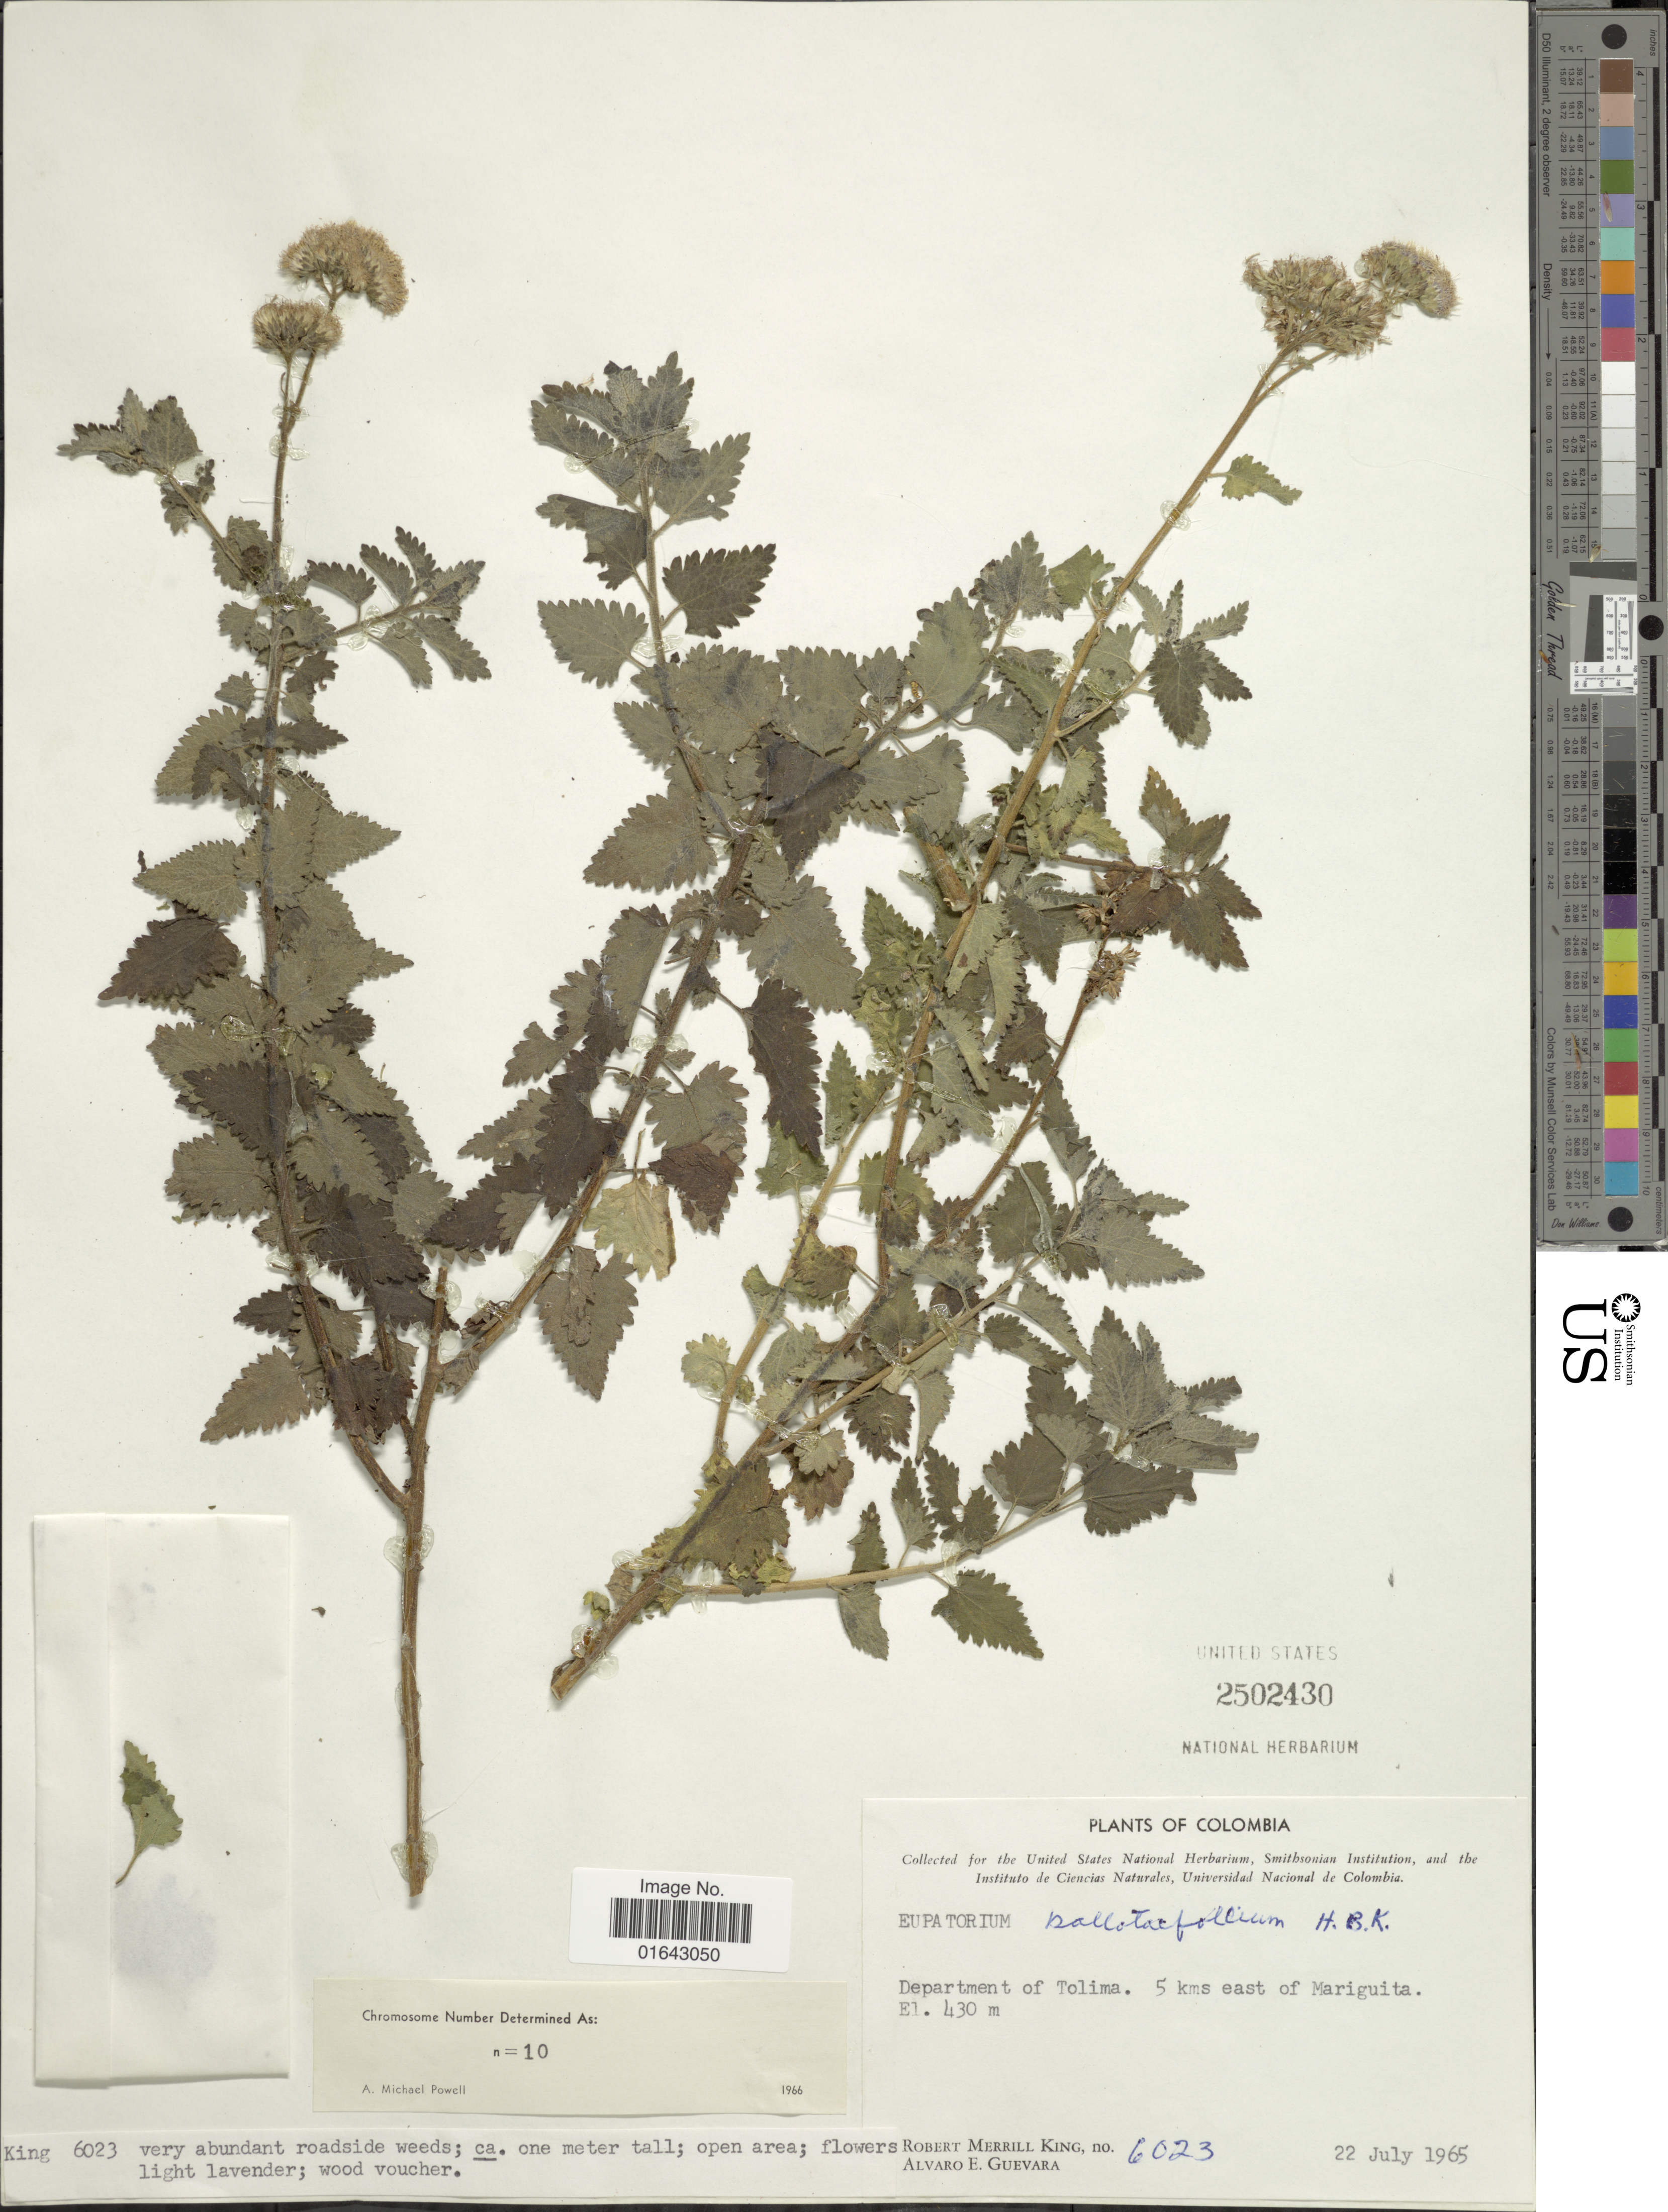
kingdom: Plantae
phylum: Tracheophyta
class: Magnoliopsida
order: Asterales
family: Asteraceae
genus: Conocliniopsis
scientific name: Conocliniopsis prasiifolia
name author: (DC.) R.M. King & H. Rob.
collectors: R. M. King & A. E. Guevara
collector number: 6023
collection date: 1965-07-22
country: Colombia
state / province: Tolima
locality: Department of Tolima. 5 kms east of Mariguita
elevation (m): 430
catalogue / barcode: US 2502430